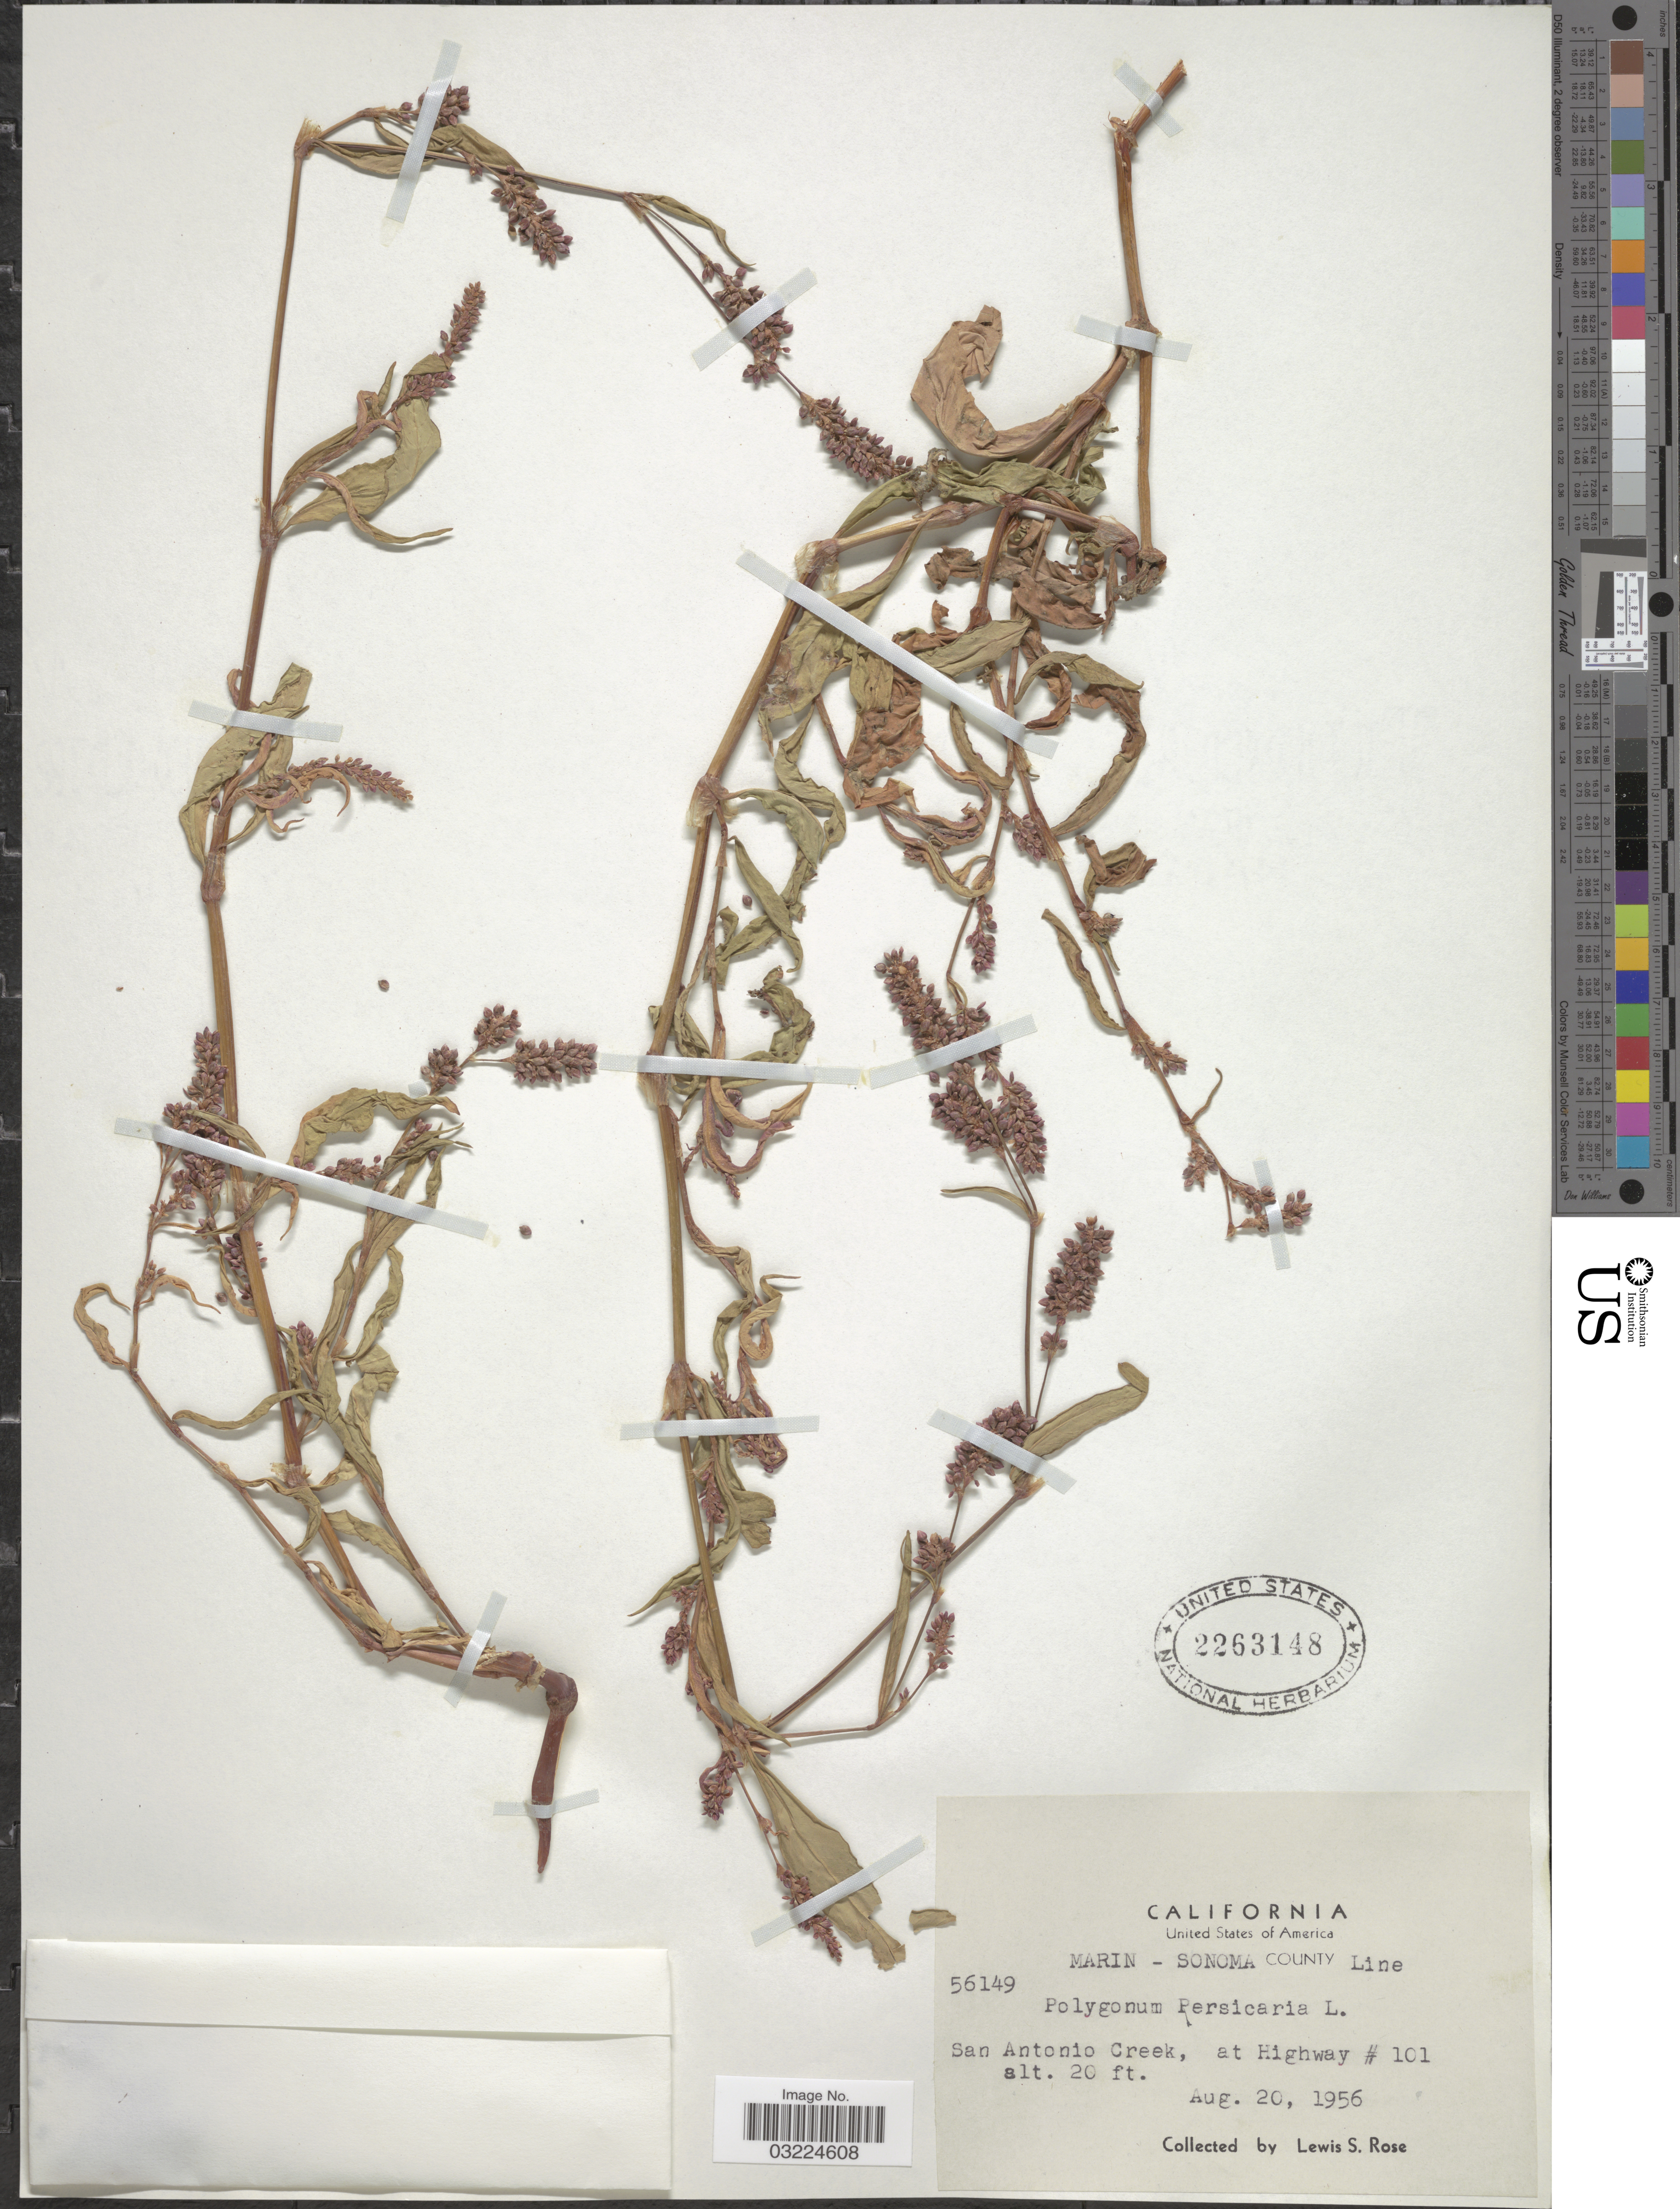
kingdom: Plantae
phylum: Tracheophyta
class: Magnoliopsida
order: Caryophyllales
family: Polygonaceae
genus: Persicaria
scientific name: Persicaria maculosa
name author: S.F. Gray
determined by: Atha, D. E.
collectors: L. S. Rose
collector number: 56149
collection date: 1956-08-20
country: United States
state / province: California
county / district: Sonoma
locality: Marin - Sonoma County Line. San Antonio Creek, at Highway #101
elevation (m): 6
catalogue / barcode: US 2263148